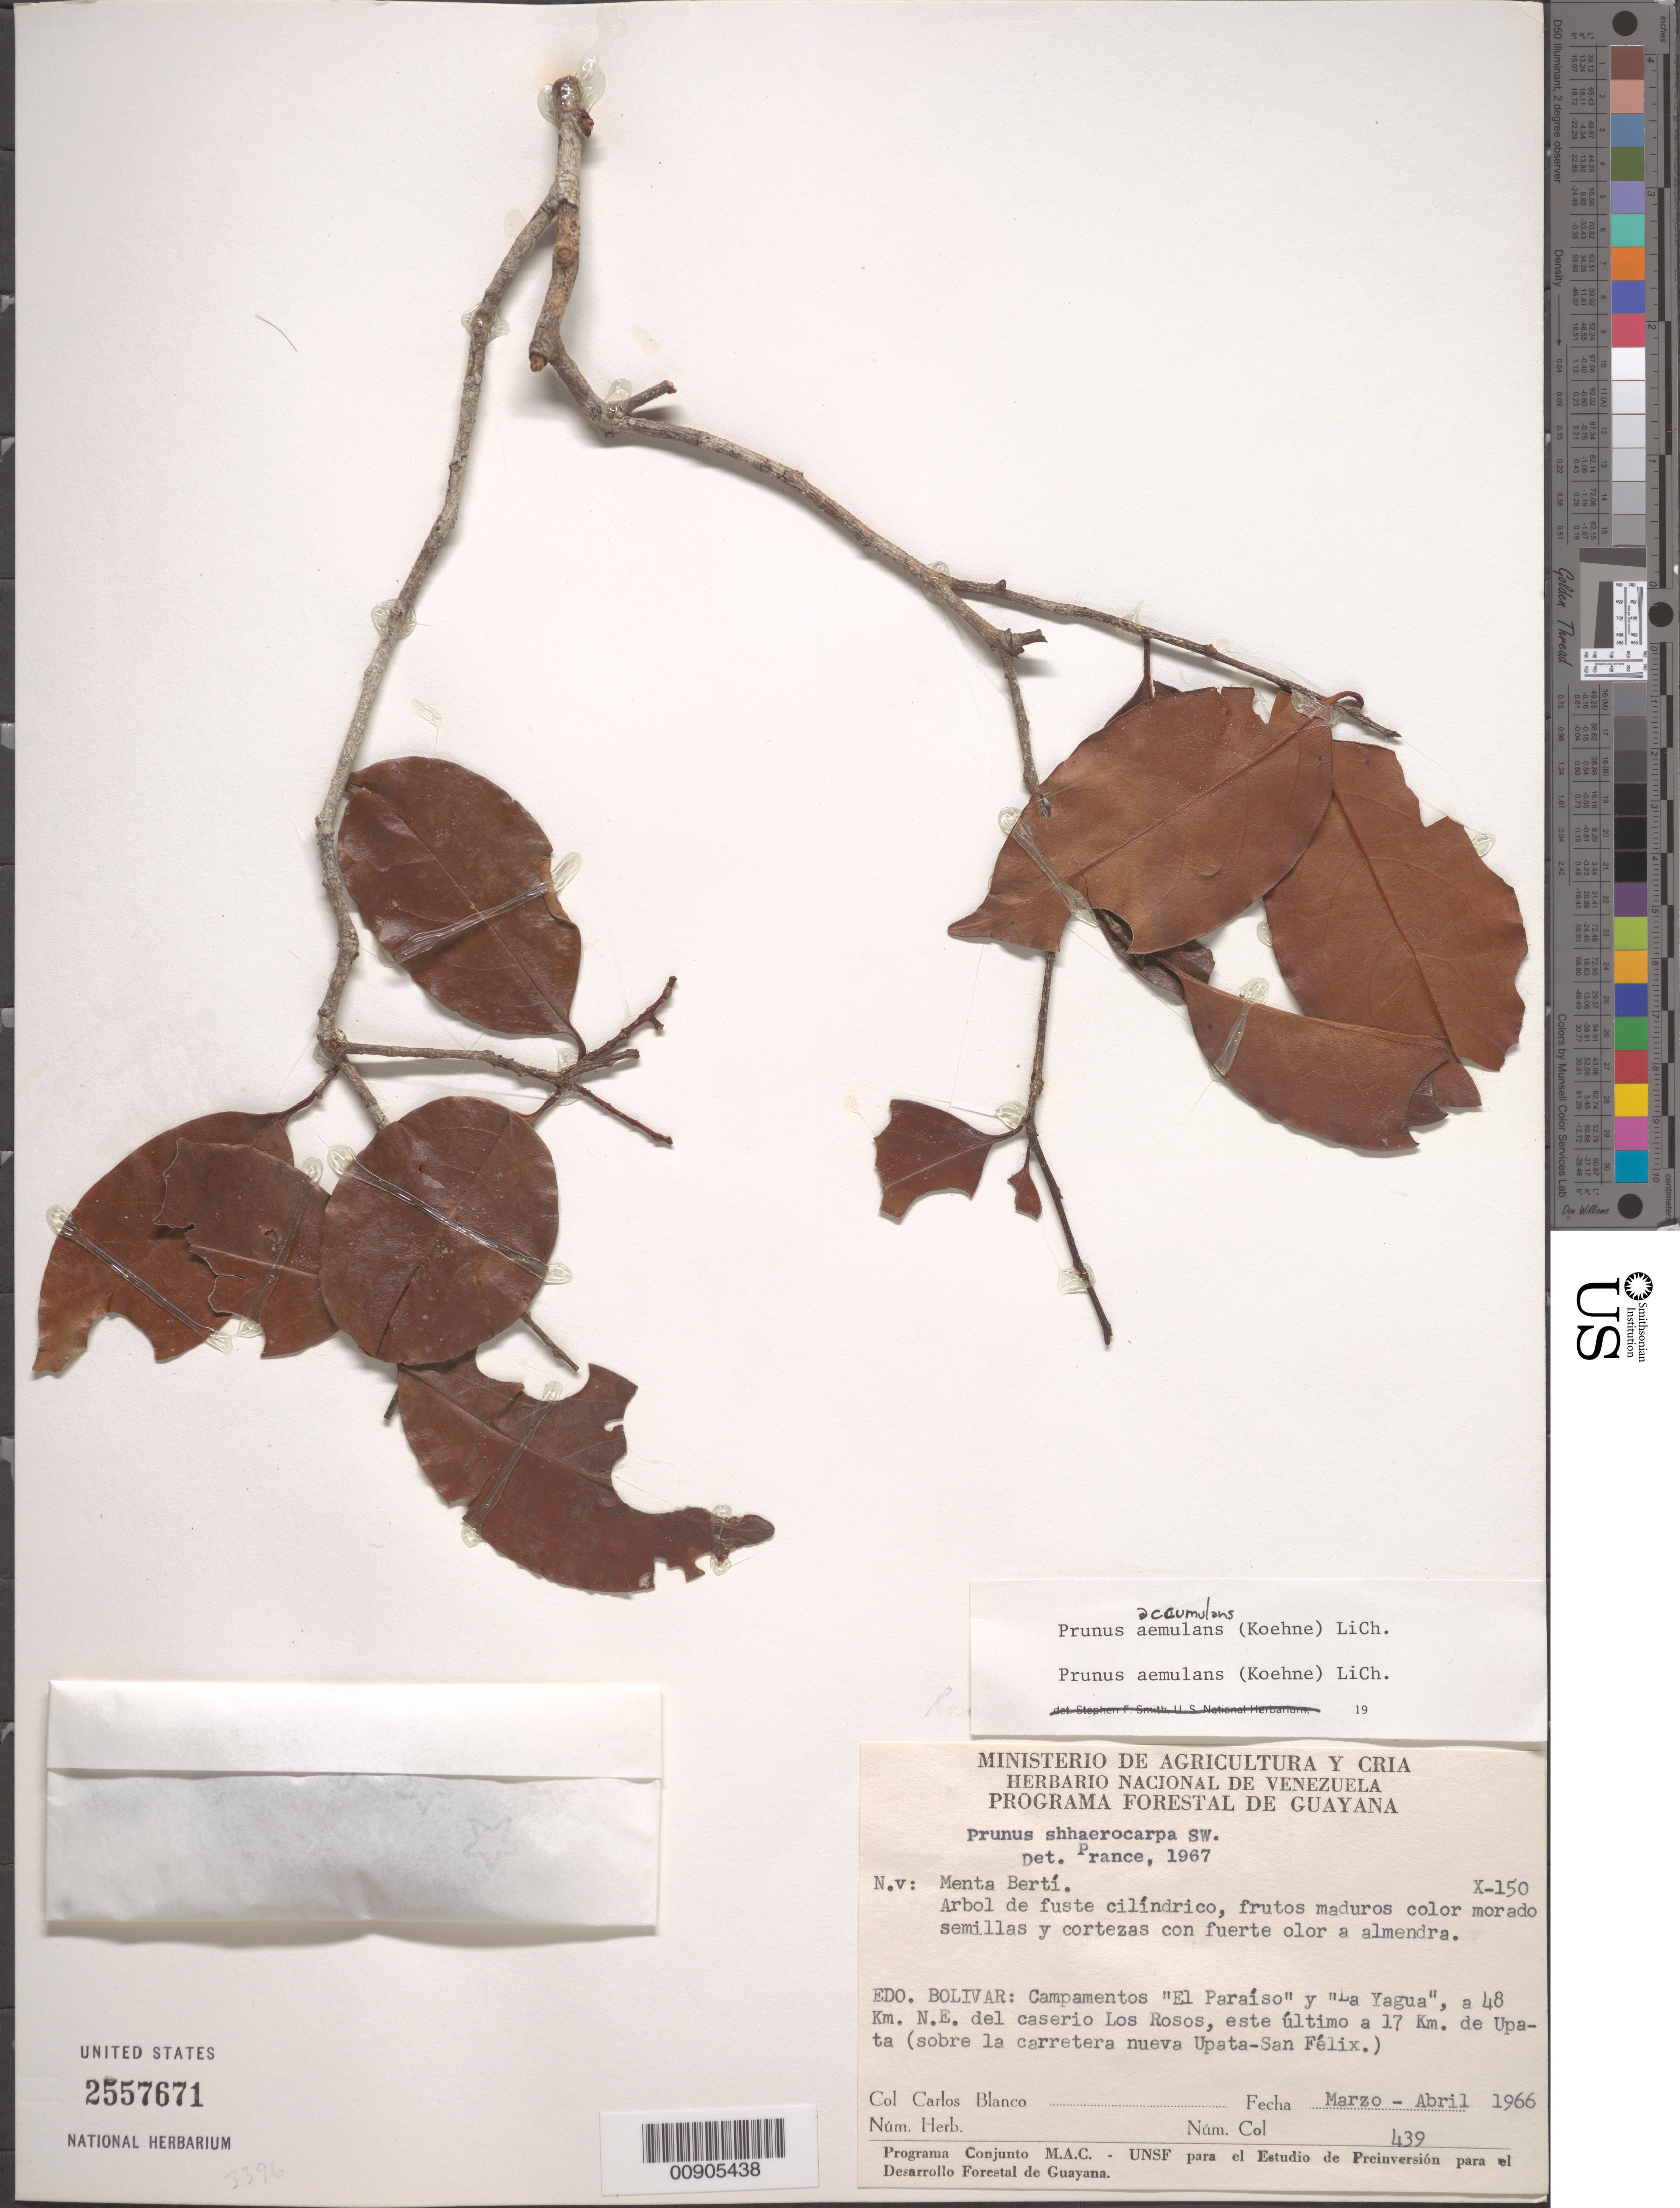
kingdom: Plantae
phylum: Tracheophyta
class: Magnoliopsida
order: Rosales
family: Rosaceae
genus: Prunus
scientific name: Prunus accumulans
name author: (Koehne) C.L. Li & Aymard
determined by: Pérez-Zabala, Jorge A.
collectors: C. A. Blanco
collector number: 439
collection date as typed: Mar-66 to Apr-66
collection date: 1966-03/1966-04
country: Venezuela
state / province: Bolívar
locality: Campamentos "El Paraiso" y "La Yagua", a 48 km NE del caserío Los Rosos, este ultimo a 17 km de Upata (sobre la carretera nueva Upata-San Felix)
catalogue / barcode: US 2557671